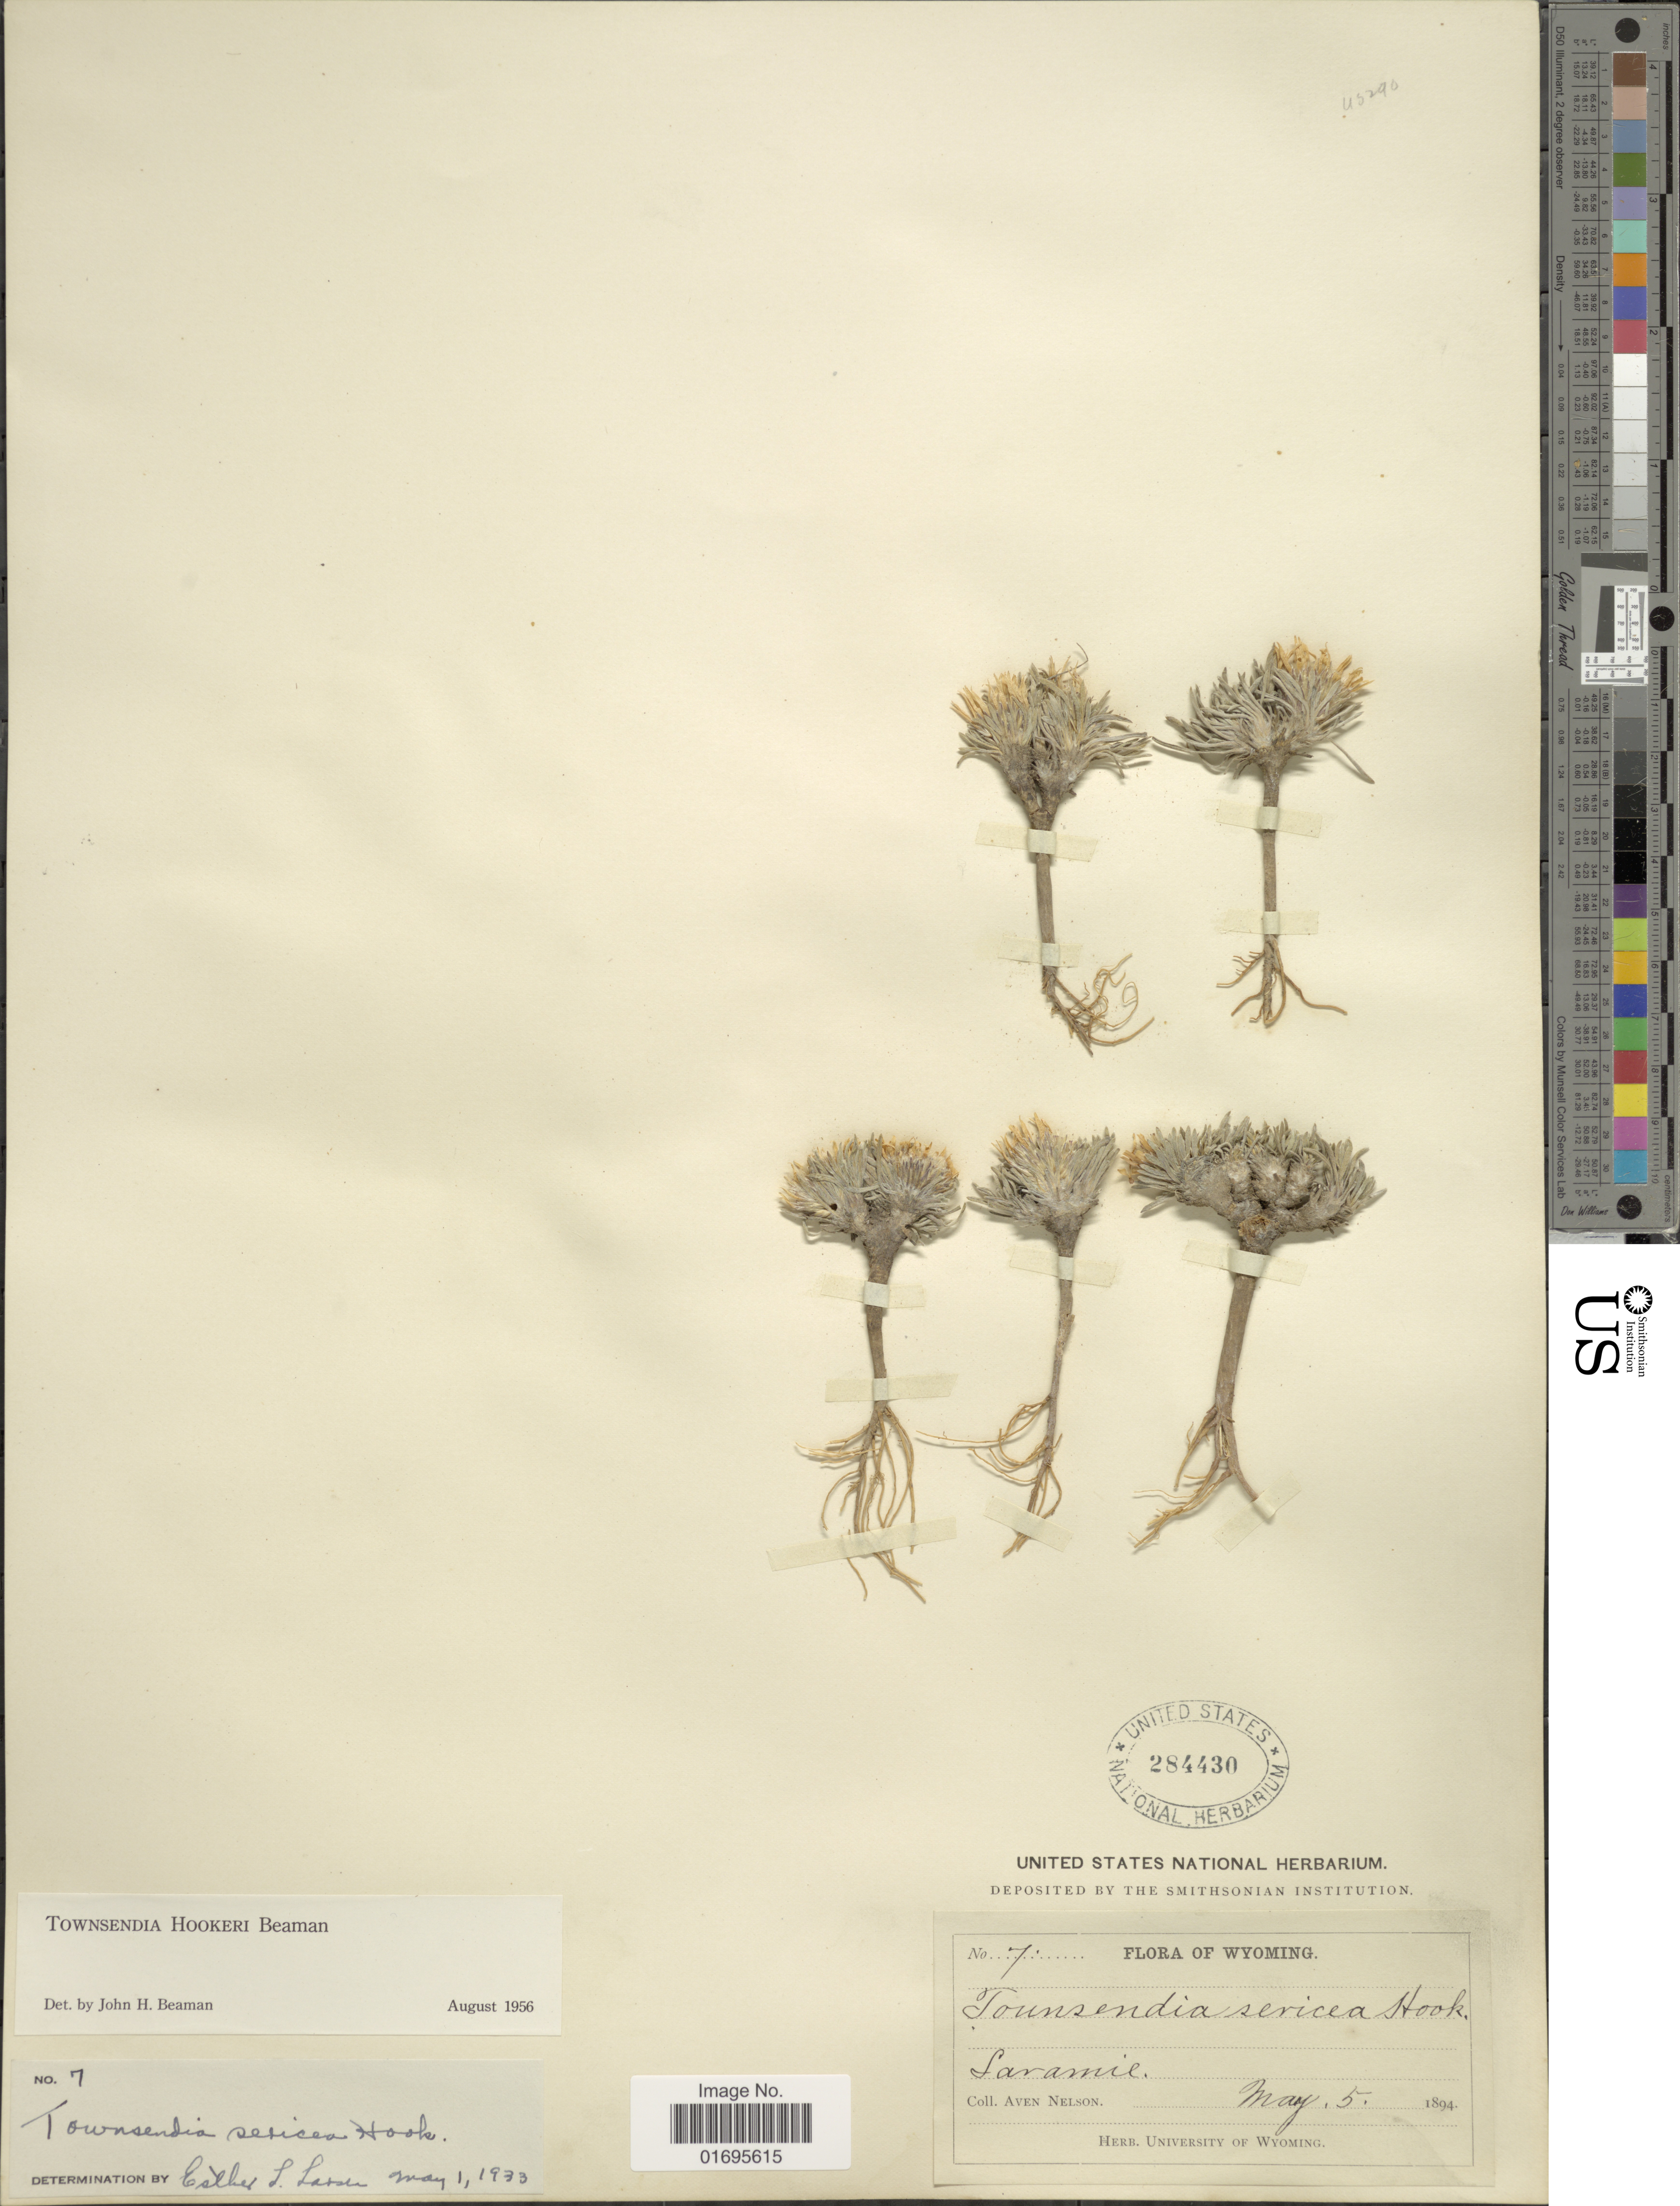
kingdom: Plantae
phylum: Tracheophyta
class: Magnoliopsida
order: Asterales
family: Asteraceae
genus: Townsendia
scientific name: Townsendia hookeri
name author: Beaman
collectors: A. Nelson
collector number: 7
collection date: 1894-05-05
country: United States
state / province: Wyoming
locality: Laramie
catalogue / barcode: US 284430